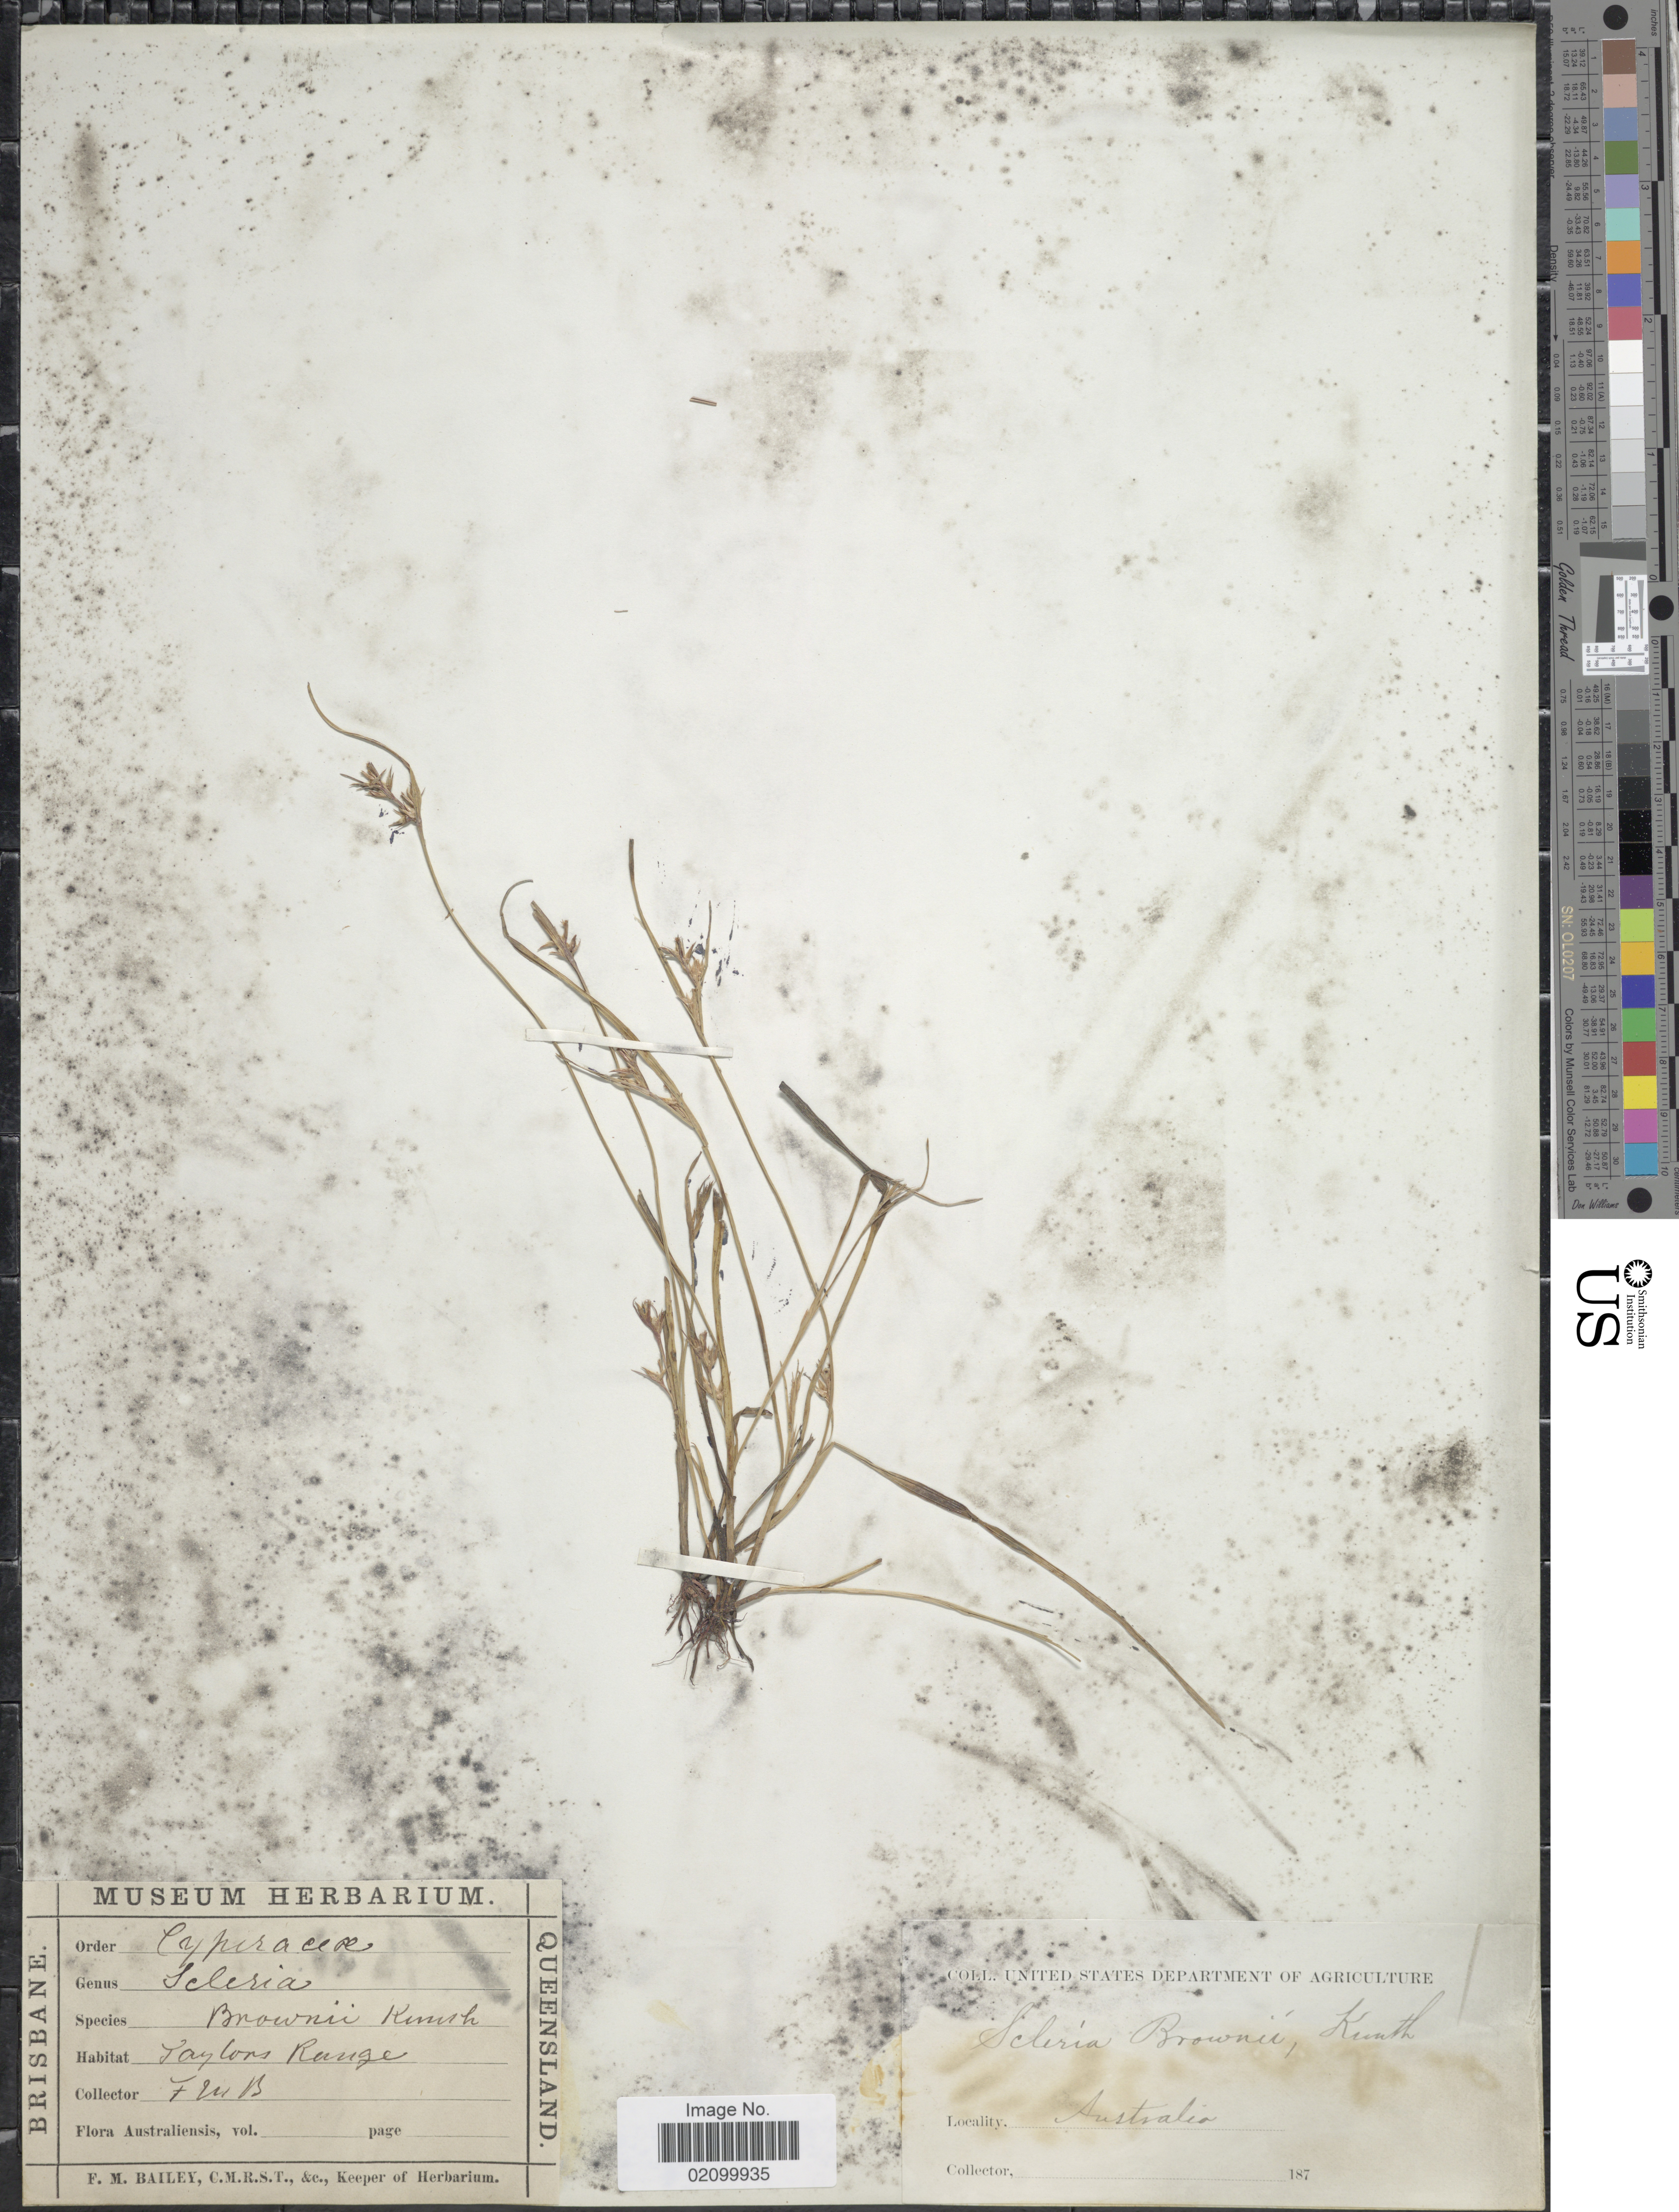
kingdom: Plantae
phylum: Tracheophyta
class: Liliopsida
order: Poales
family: Cyperaceae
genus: Scleria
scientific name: Scleria brownii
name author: Kunth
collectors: F. M. Bailey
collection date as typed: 187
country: Australia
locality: Taylors Range